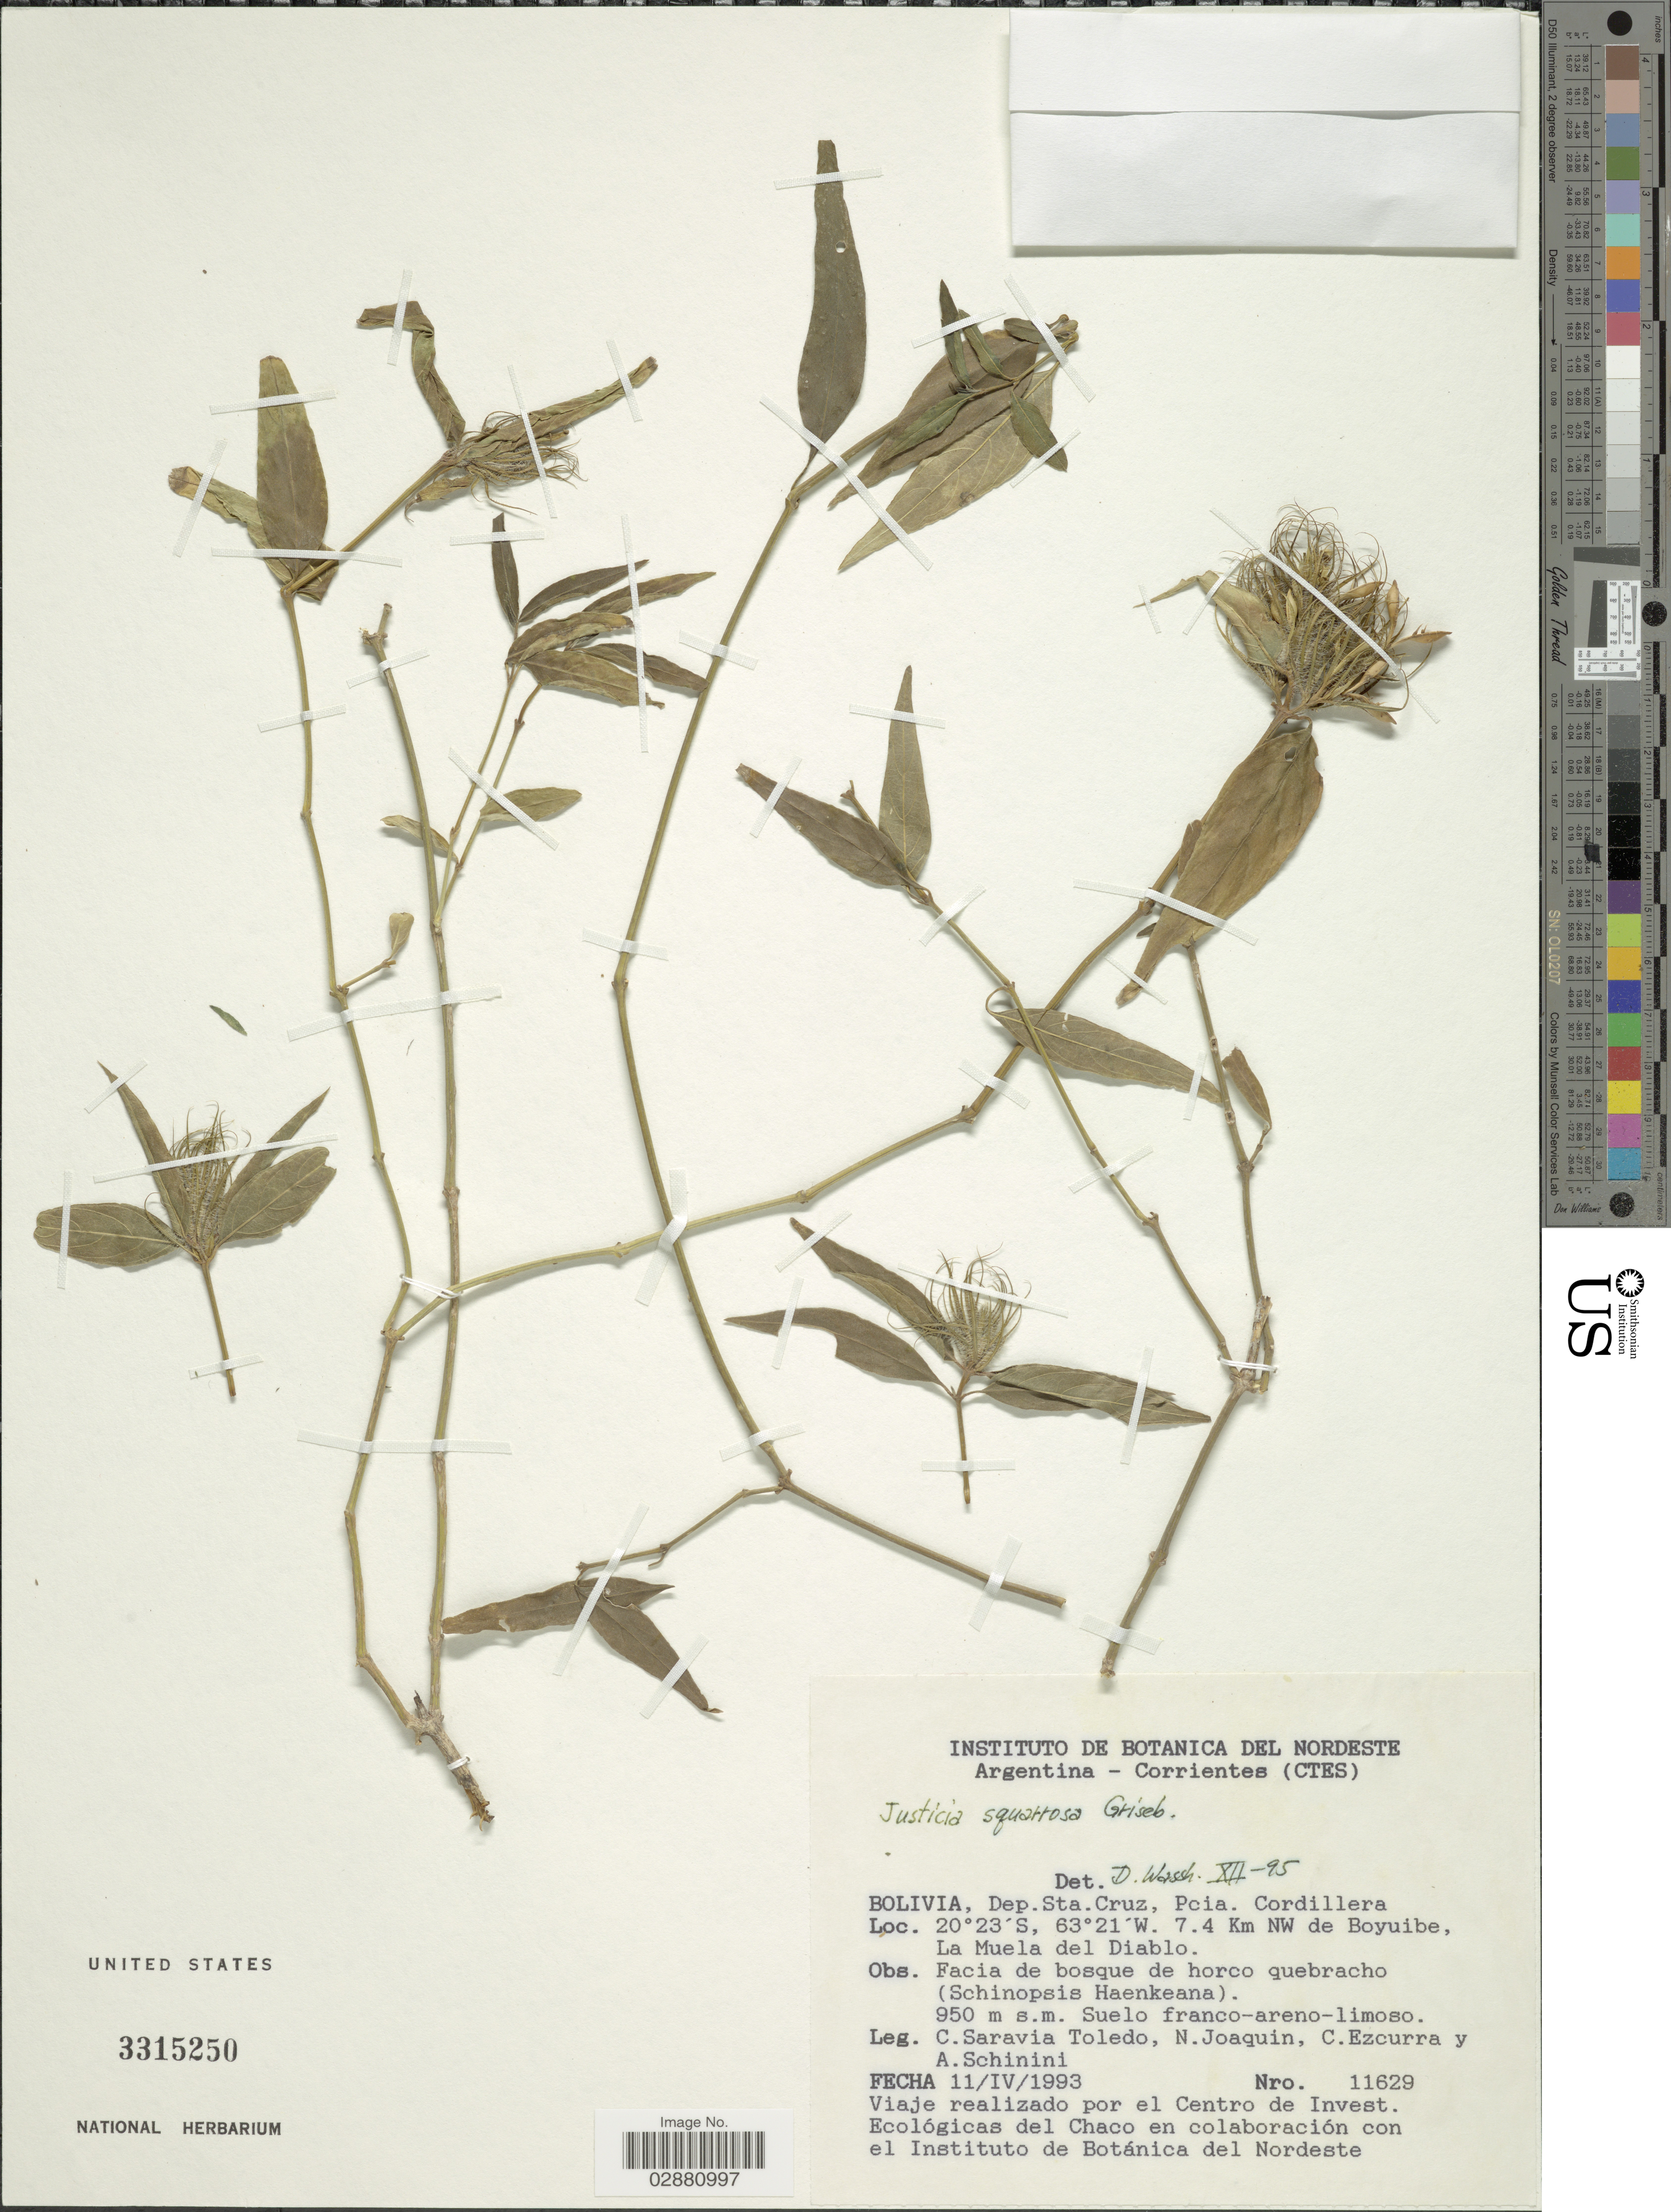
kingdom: Plantae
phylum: Tracheophyta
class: Magnoliopsida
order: Lamiales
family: Acanthaceae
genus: Justicia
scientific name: Justicia squarrosa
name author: Griseb.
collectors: C. Saravia T., N. Joaquin, C. Ezcurra & A. Schinini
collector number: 11629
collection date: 1993-04-11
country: Bolivia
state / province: Santa Cruz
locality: Dep. Sta. Cruz, Pcia. Cordillera, 7.4 Km NW de Boyuibe, La Muela del Diablo.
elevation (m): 950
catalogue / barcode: US 3315250